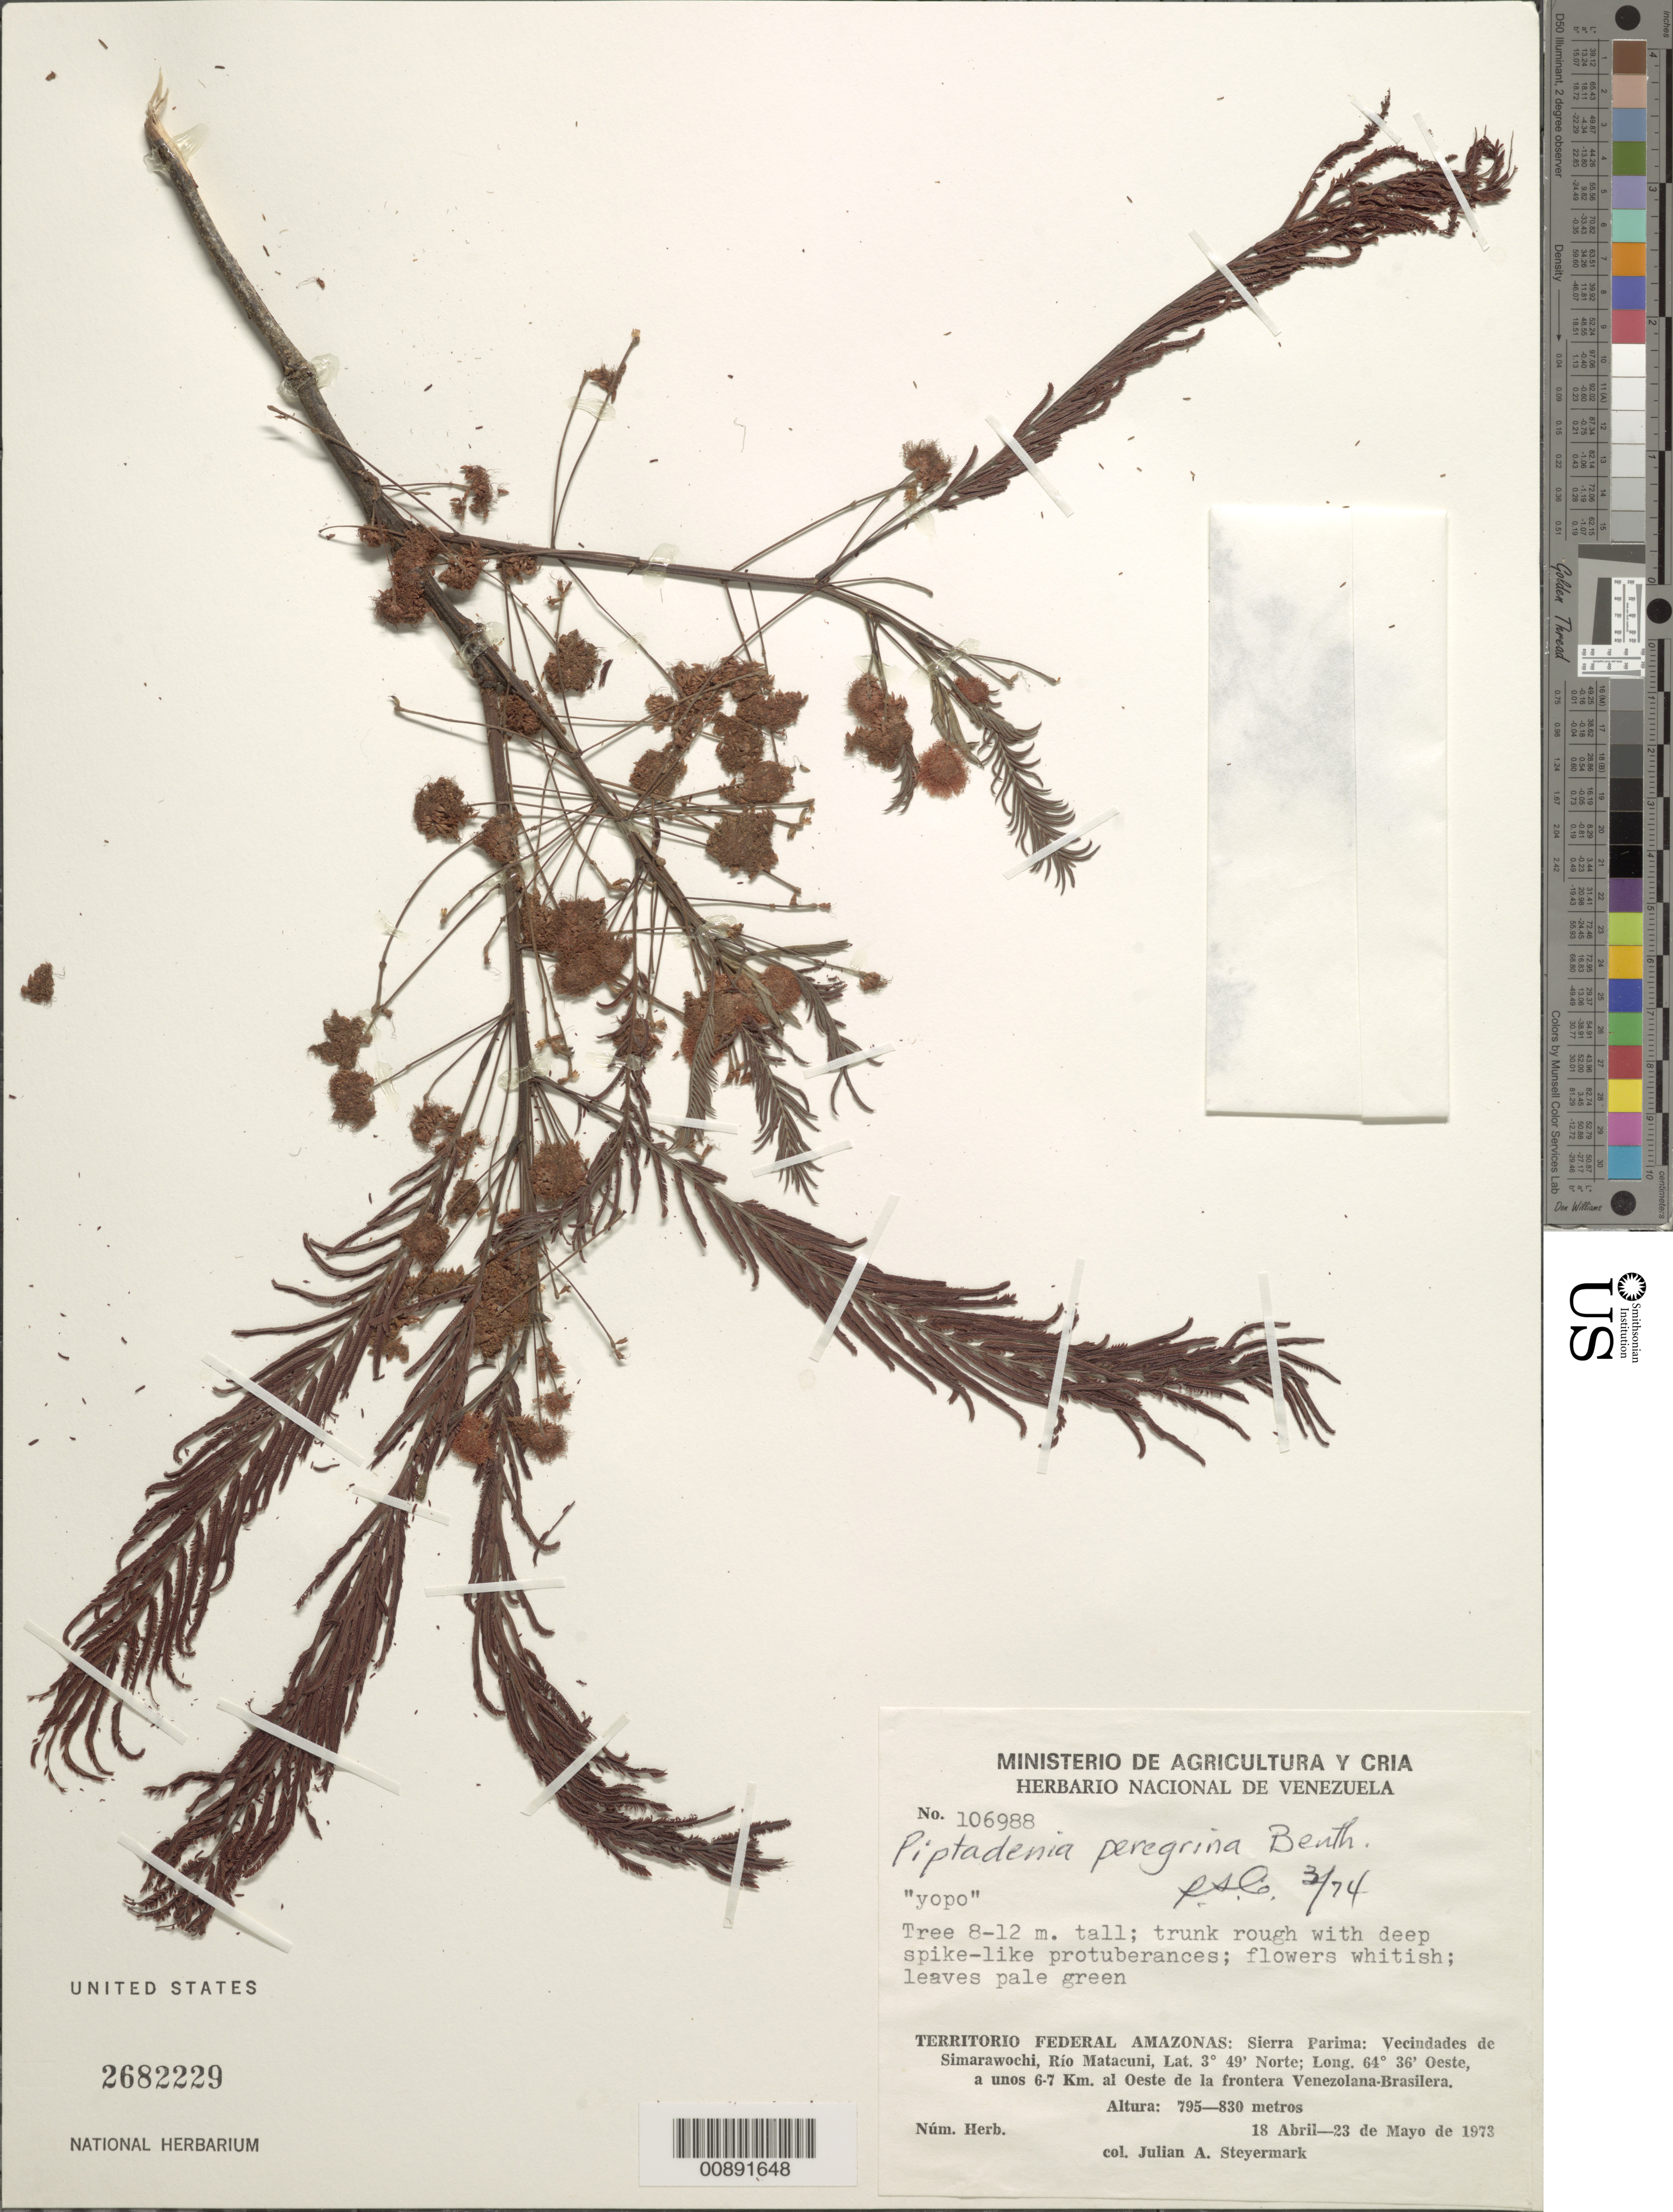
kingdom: Plantae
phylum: Tracheophyta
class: Magnoliopsida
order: Fabales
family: Fabaceae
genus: Anadenanthera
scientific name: Anadenanthera peregrina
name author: (L.) Speg.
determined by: Cowan, R. S.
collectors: J. Steyermark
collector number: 106988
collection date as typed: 18-Apr-73 to 23-May-73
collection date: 1973-04-18/1973-05-23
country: Venezuela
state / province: Amazonas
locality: Sierra Parima; vec de Simarawochi, Río Matacuni, a unos 6-7 km al oeste de la frontera Venezolana-Brasilera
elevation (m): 795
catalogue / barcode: US 2682229